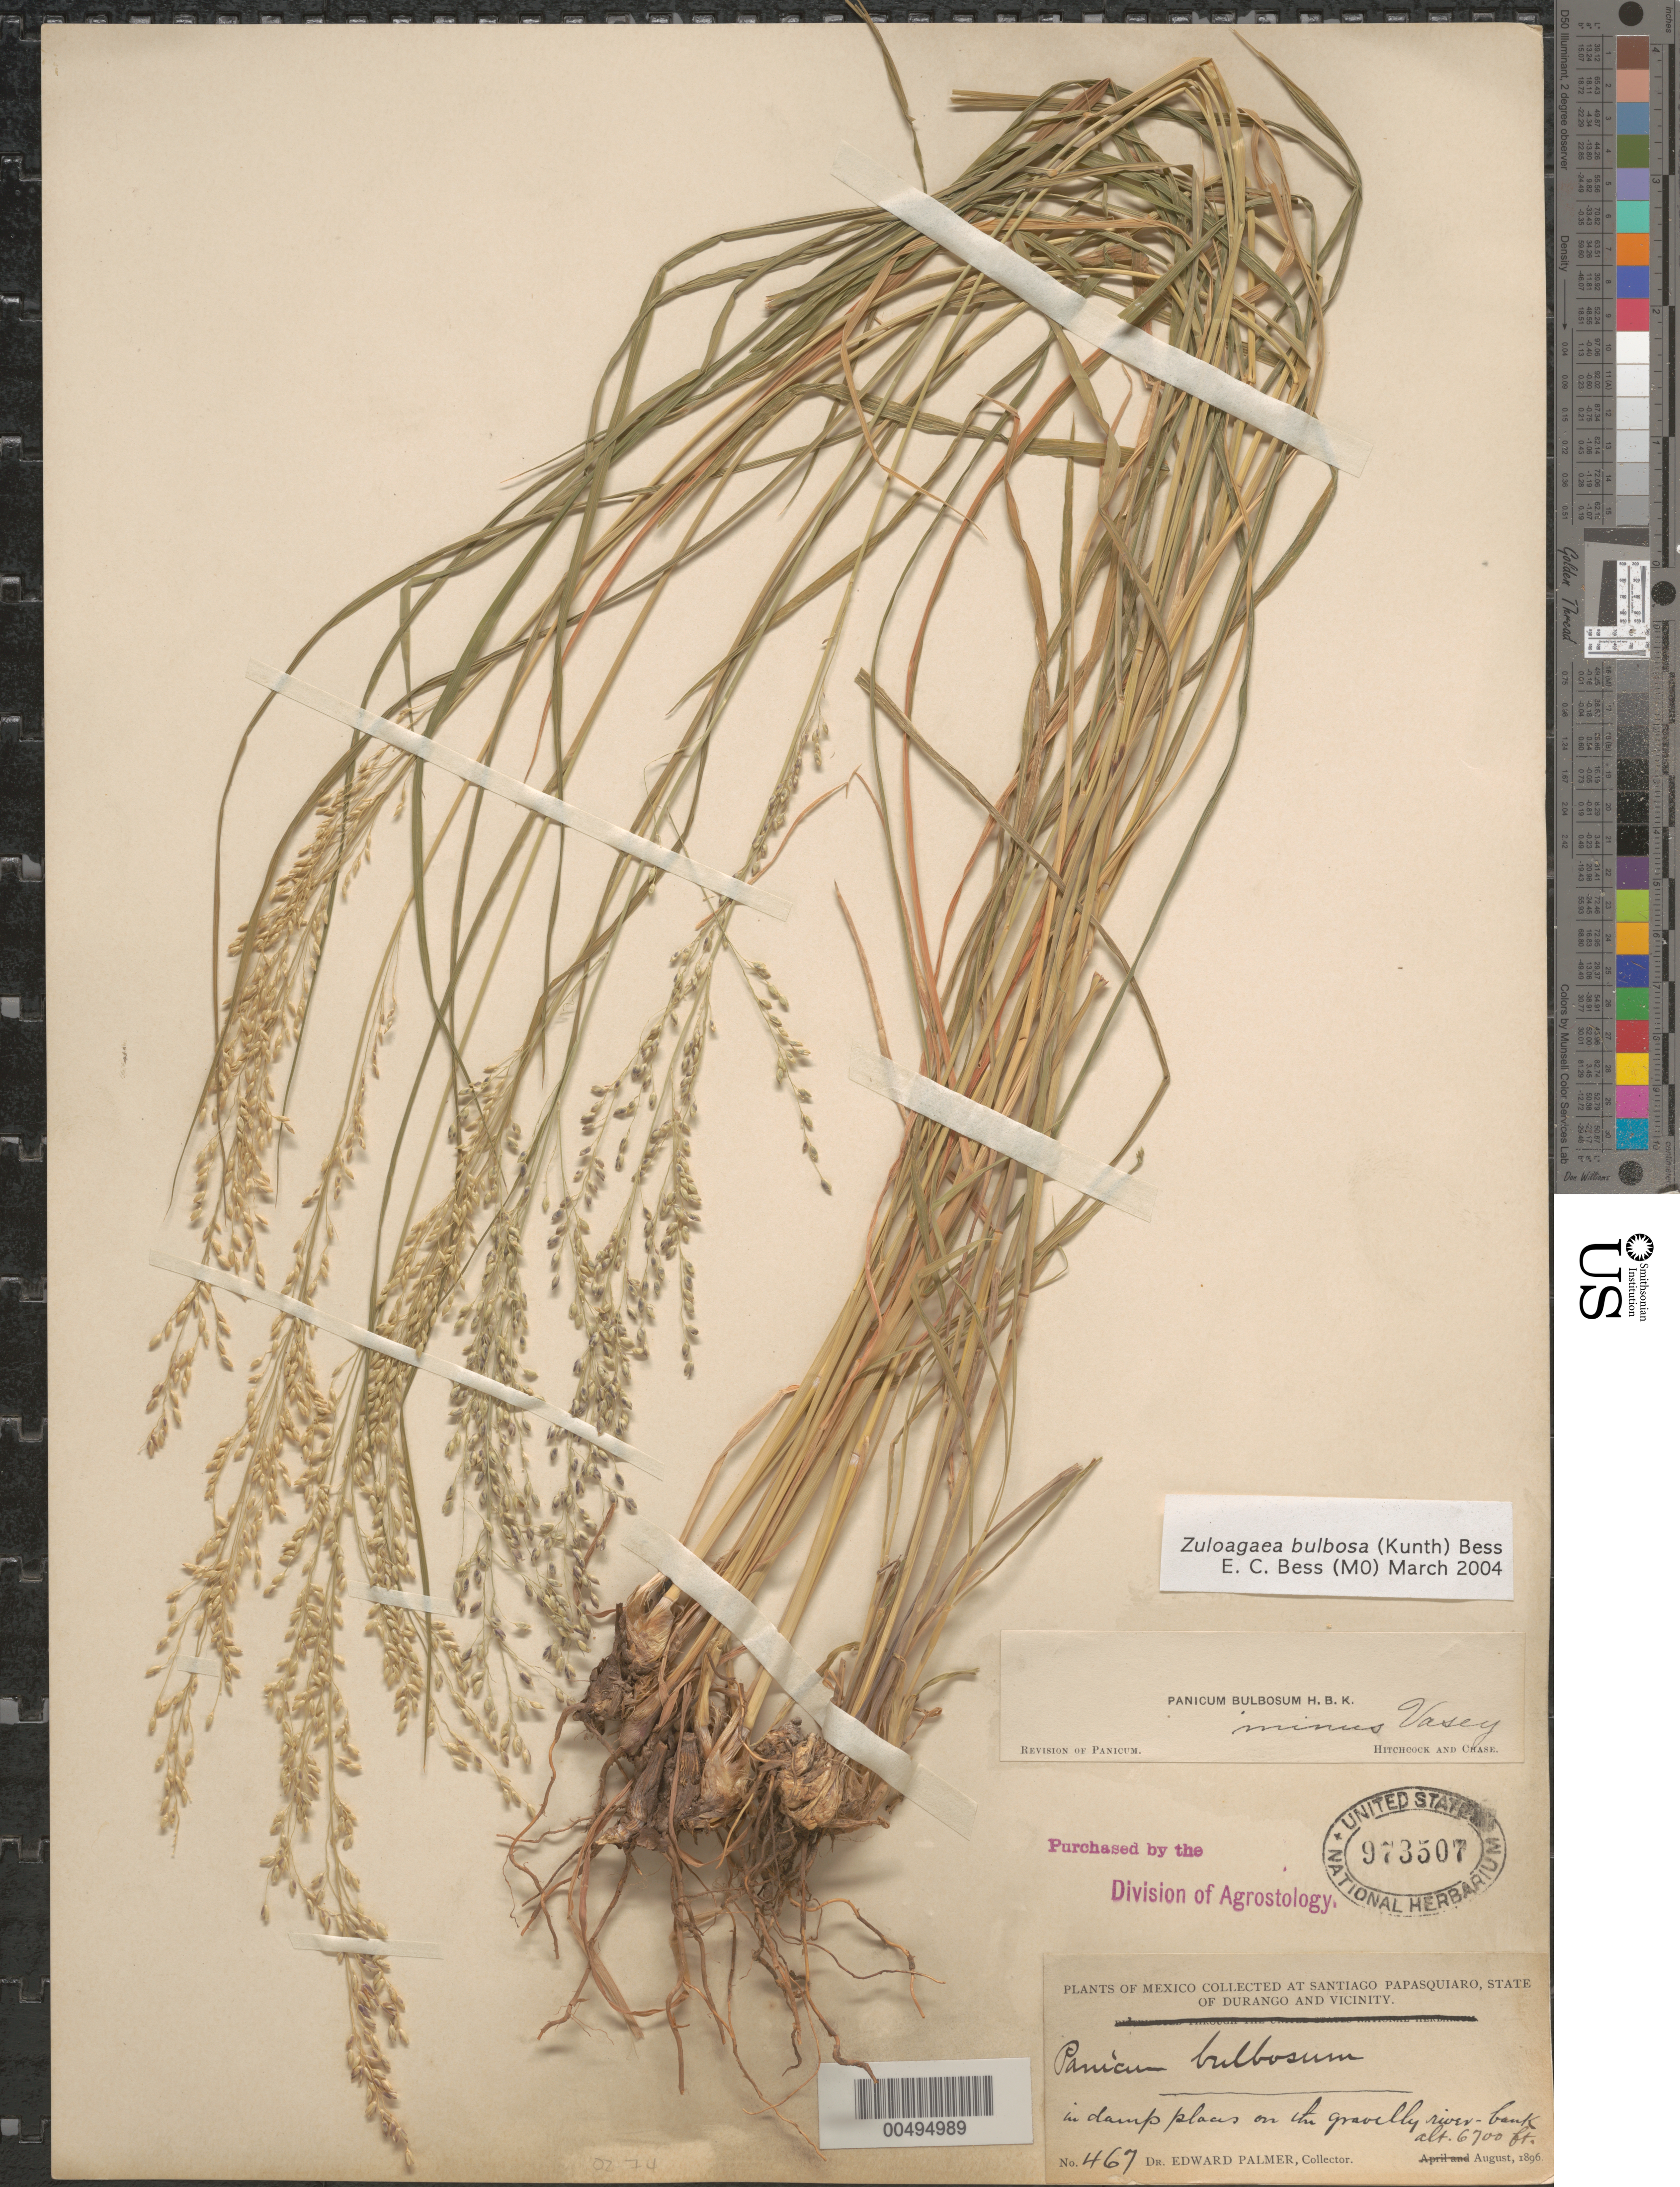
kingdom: Plantae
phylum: Tracheophyta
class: Liliopsida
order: Poales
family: Poaceae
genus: Panicum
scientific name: Panicum bulbosum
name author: Kunth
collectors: E. Palmer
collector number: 467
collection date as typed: Aug 1896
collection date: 1896-08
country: Mexico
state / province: Durango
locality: Santiago Papasquiaro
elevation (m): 2042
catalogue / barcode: US 973507